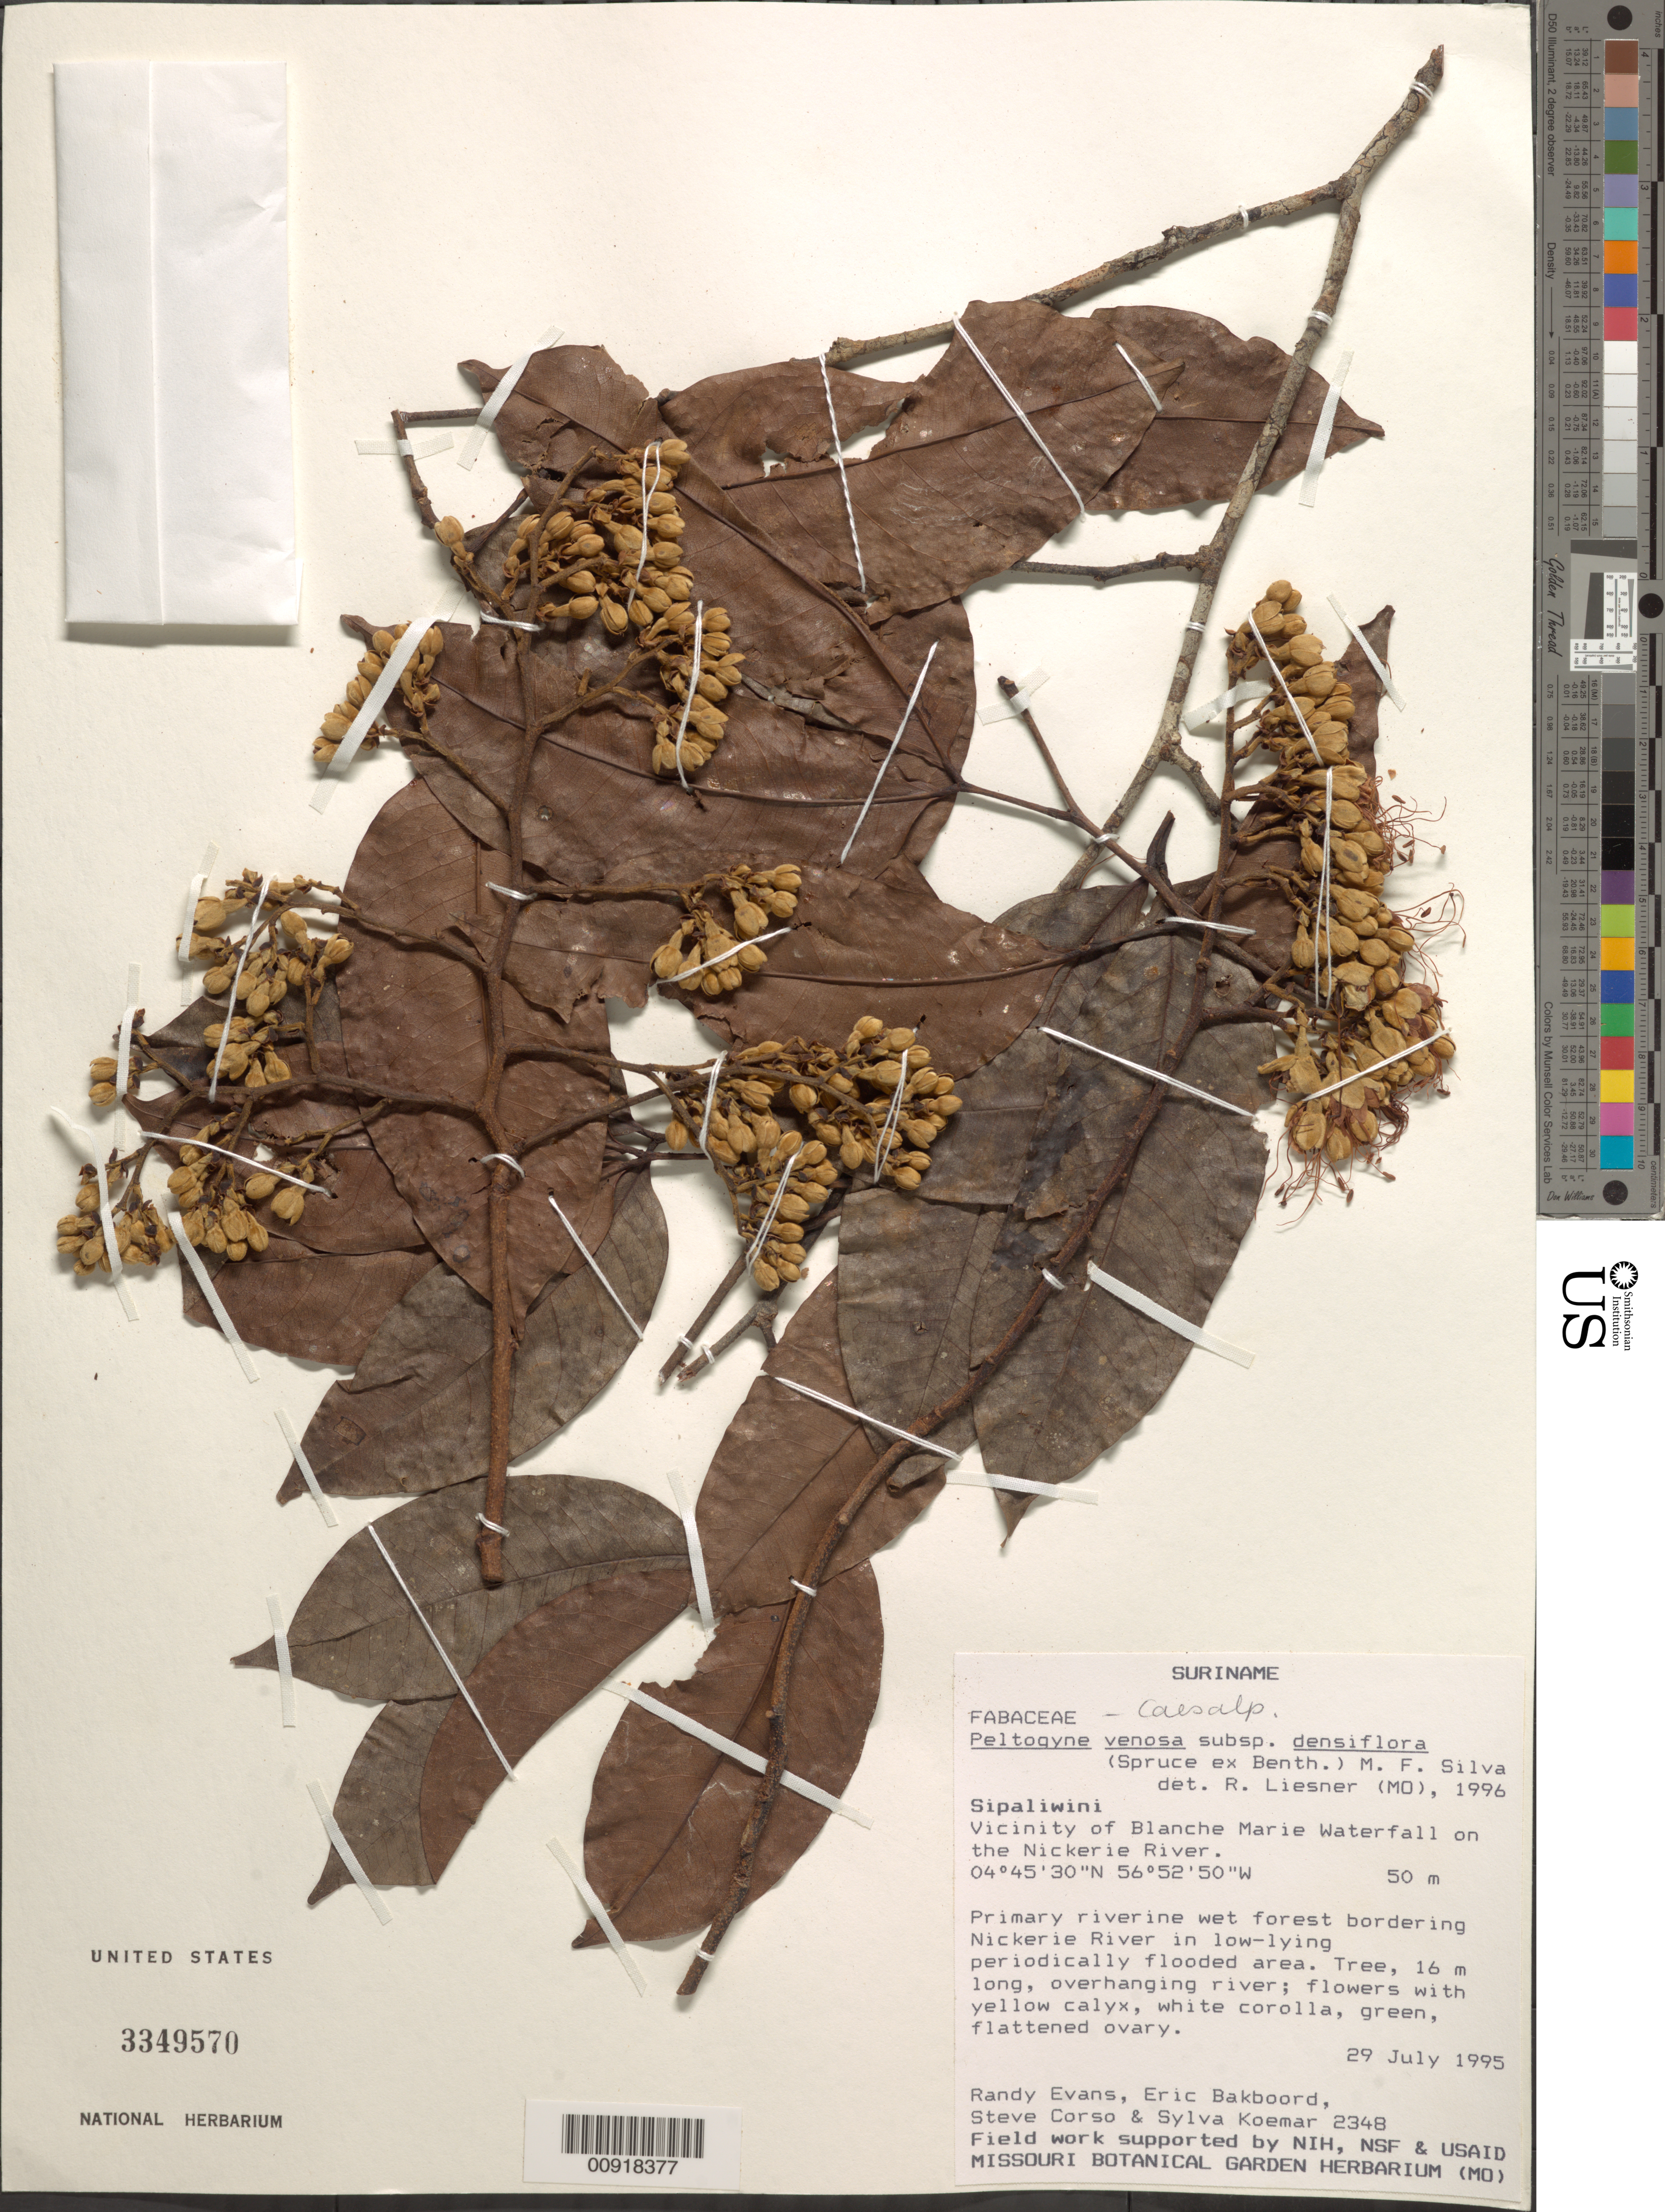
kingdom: Plantae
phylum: Tracheophyta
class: Magnoliopsida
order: Fabales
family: Fabaceae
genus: Peltogyne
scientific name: Peltogyne venosa subsp. densiflora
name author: (Spruce ex Benth.) M.F. Silva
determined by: Liesner, R. L.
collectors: R. Evans, E. Bakboord, S. Corso & S. Koemar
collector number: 2348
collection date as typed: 29-Jul-95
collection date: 1995-07-29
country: Suriname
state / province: Sipaliwini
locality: Blanche Marie Waterfall, vic., on Nickerie R.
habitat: Primary riverine wet forest bordering on river, in low lying periodically flooded area; overhanging river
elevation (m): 50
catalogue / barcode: US 3349570